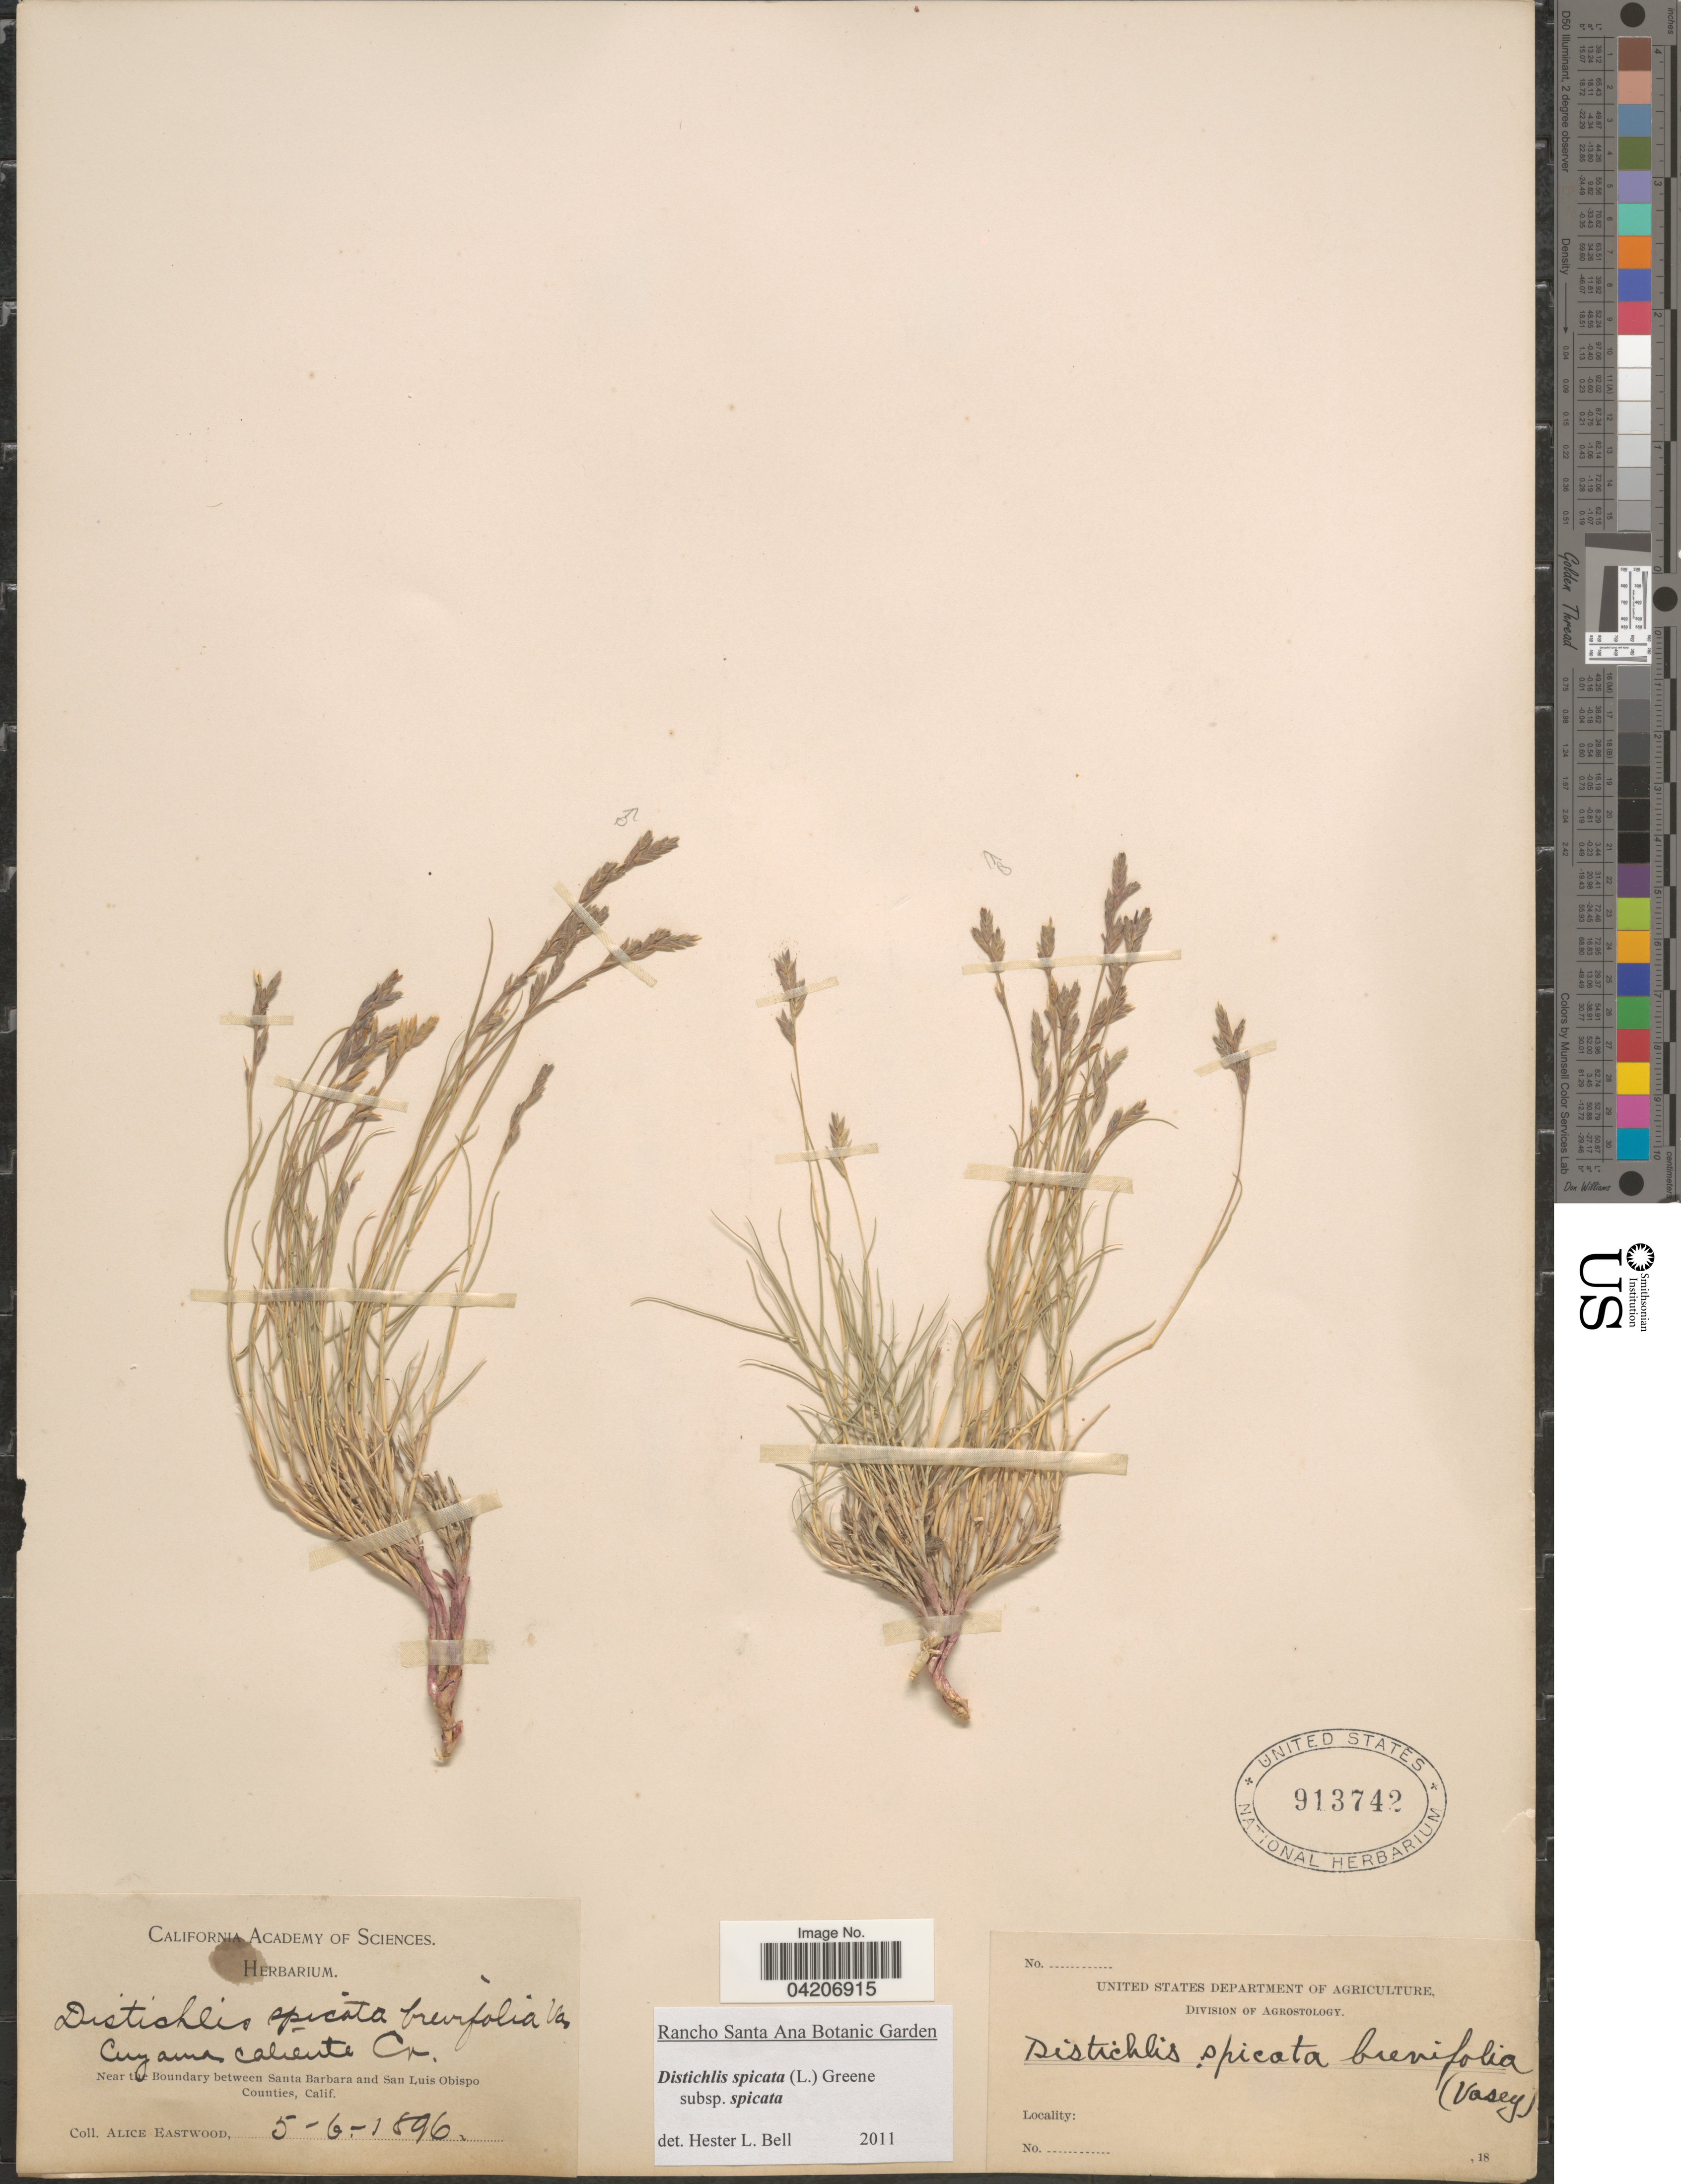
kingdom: Plantae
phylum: Tracheophyta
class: Liliopsida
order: Poales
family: Poaceae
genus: Distichlis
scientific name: Distichlis spicata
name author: (L.) Greene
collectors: A. Eastwood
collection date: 1896-05-06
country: United States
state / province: California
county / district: Santa Barbara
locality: Near the Boundary between Santa Barbara and San Luis Obispo Counties.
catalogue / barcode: US 913742